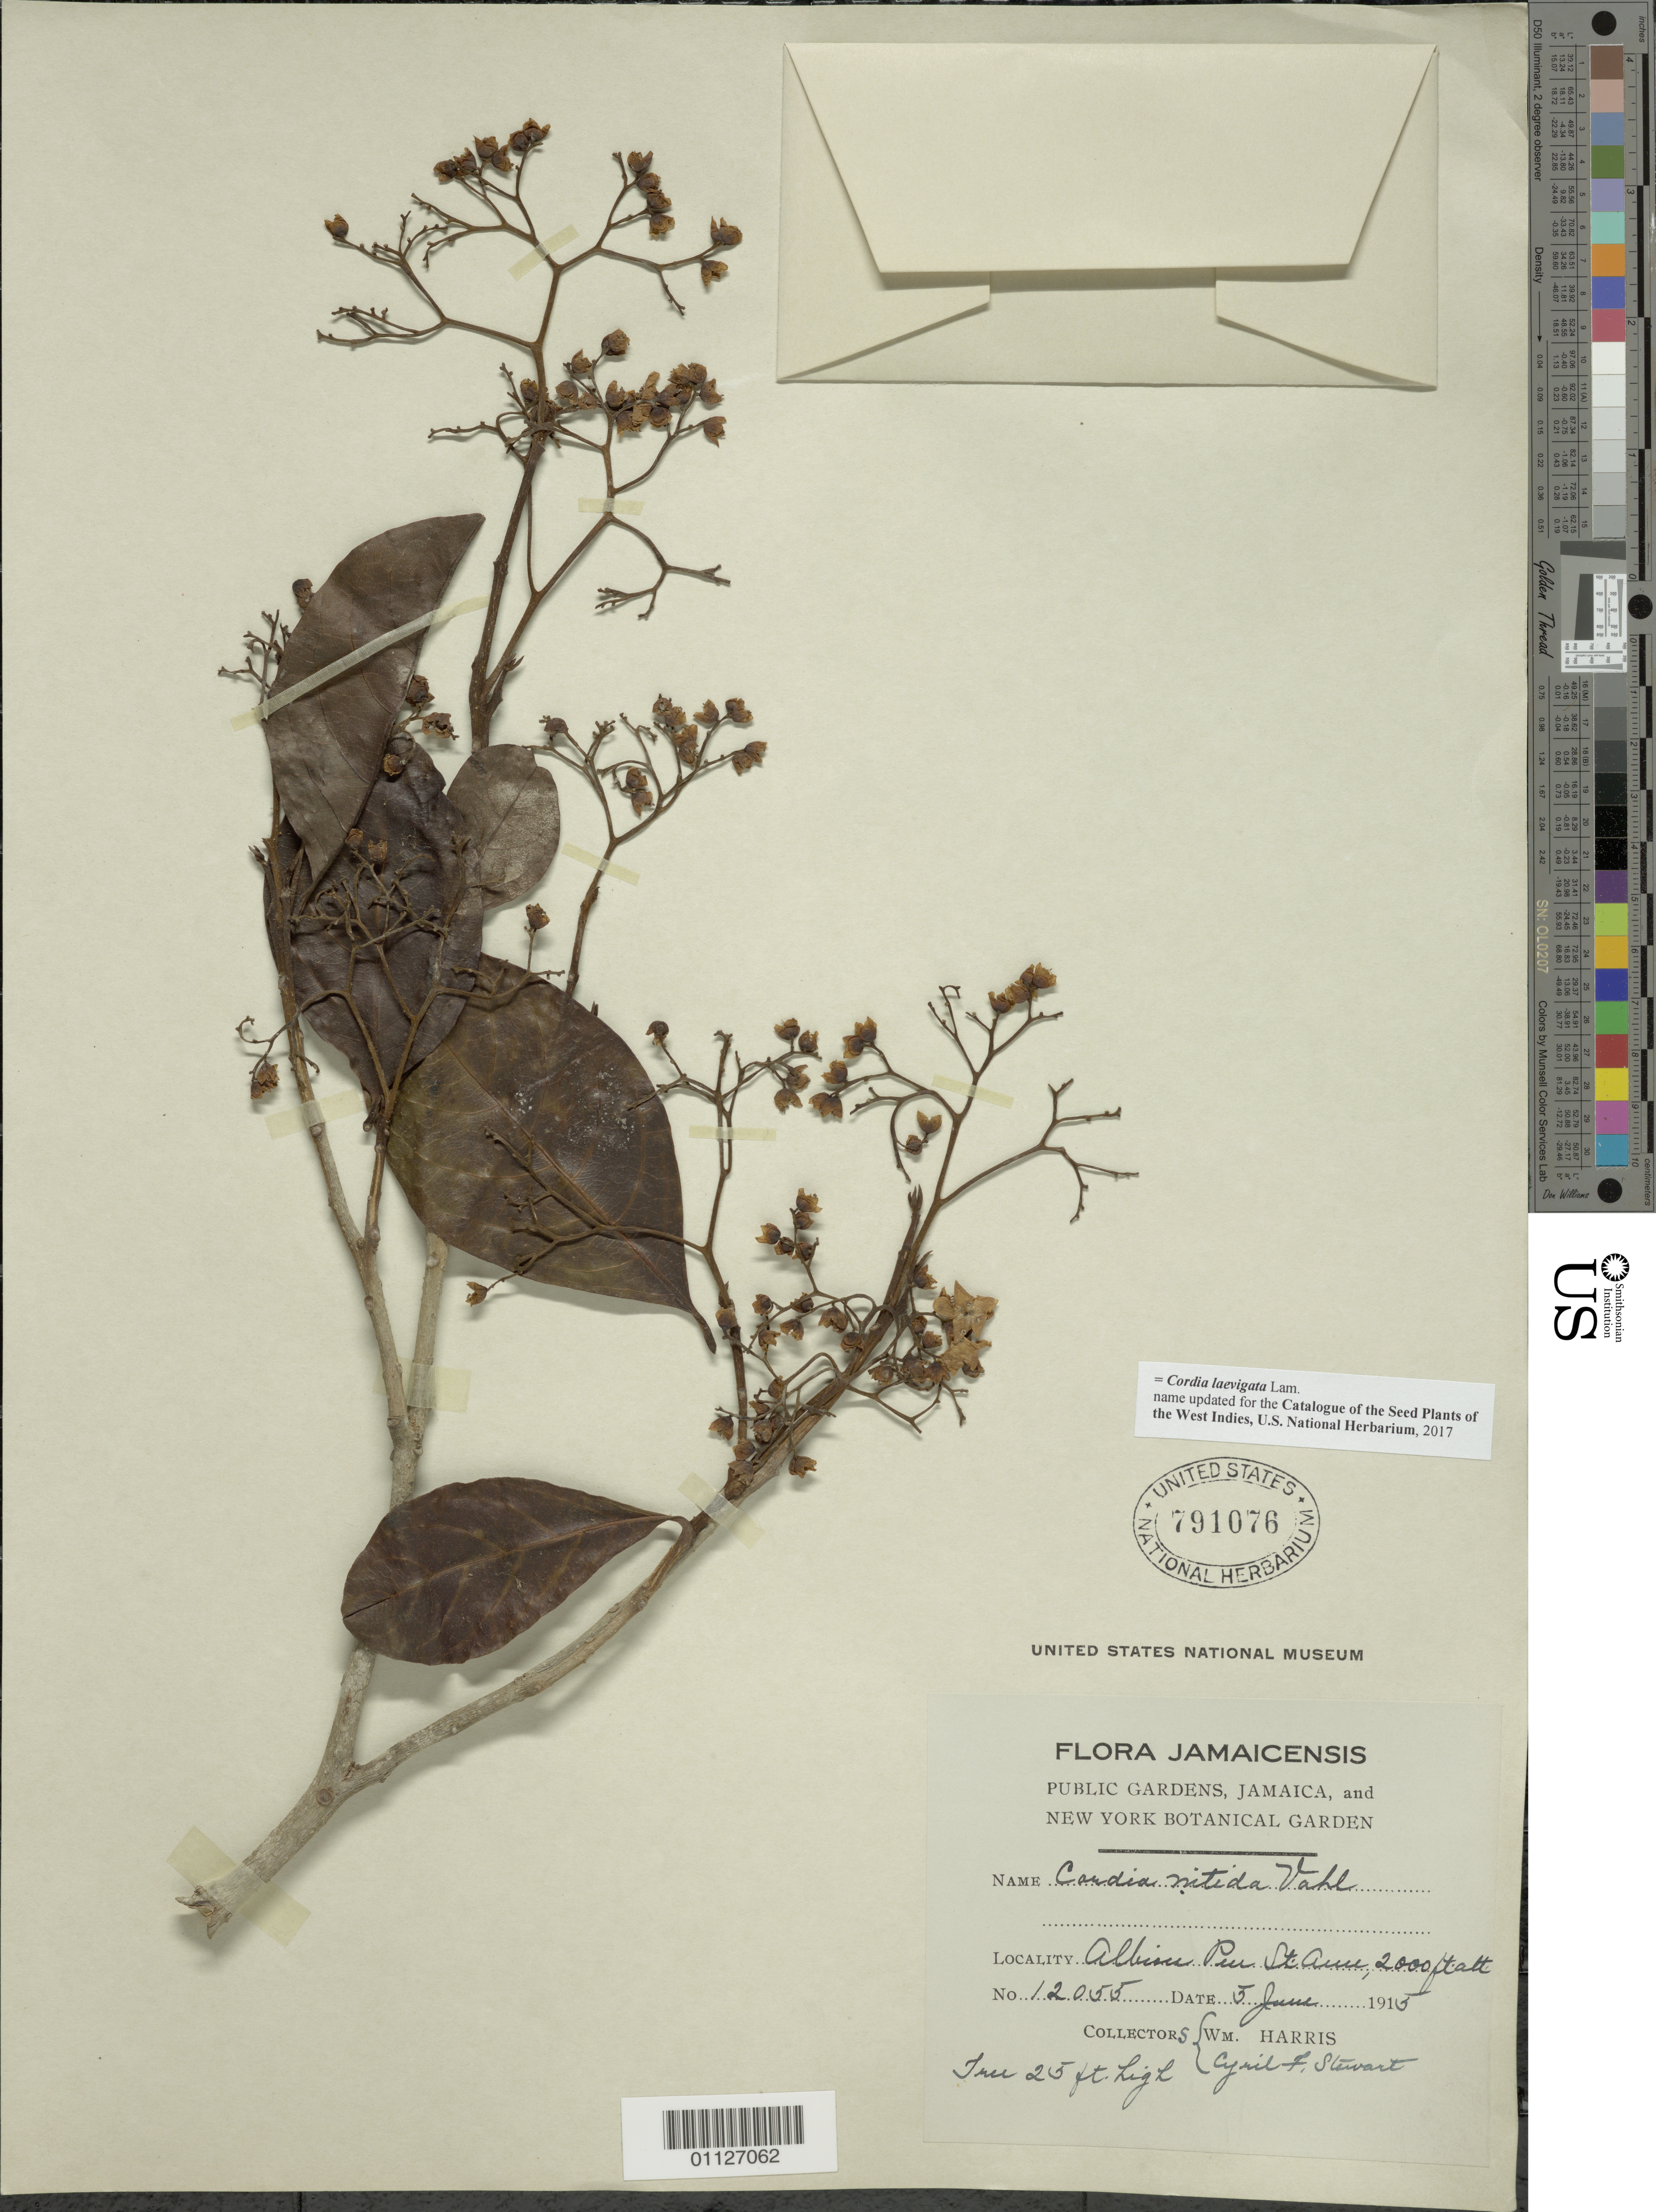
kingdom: Plantae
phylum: Tracheophyta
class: Magnoliopsida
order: Boraginales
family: Cordiaceae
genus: Cordia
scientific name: Cordia laevigata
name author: Lam.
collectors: W. Harris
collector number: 12055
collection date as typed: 05 Jun 1915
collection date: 1915-06-05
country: Jamaica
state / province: Saint Ann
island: Jamaica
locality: Albion Pen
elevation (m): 610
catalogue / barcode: US 791076